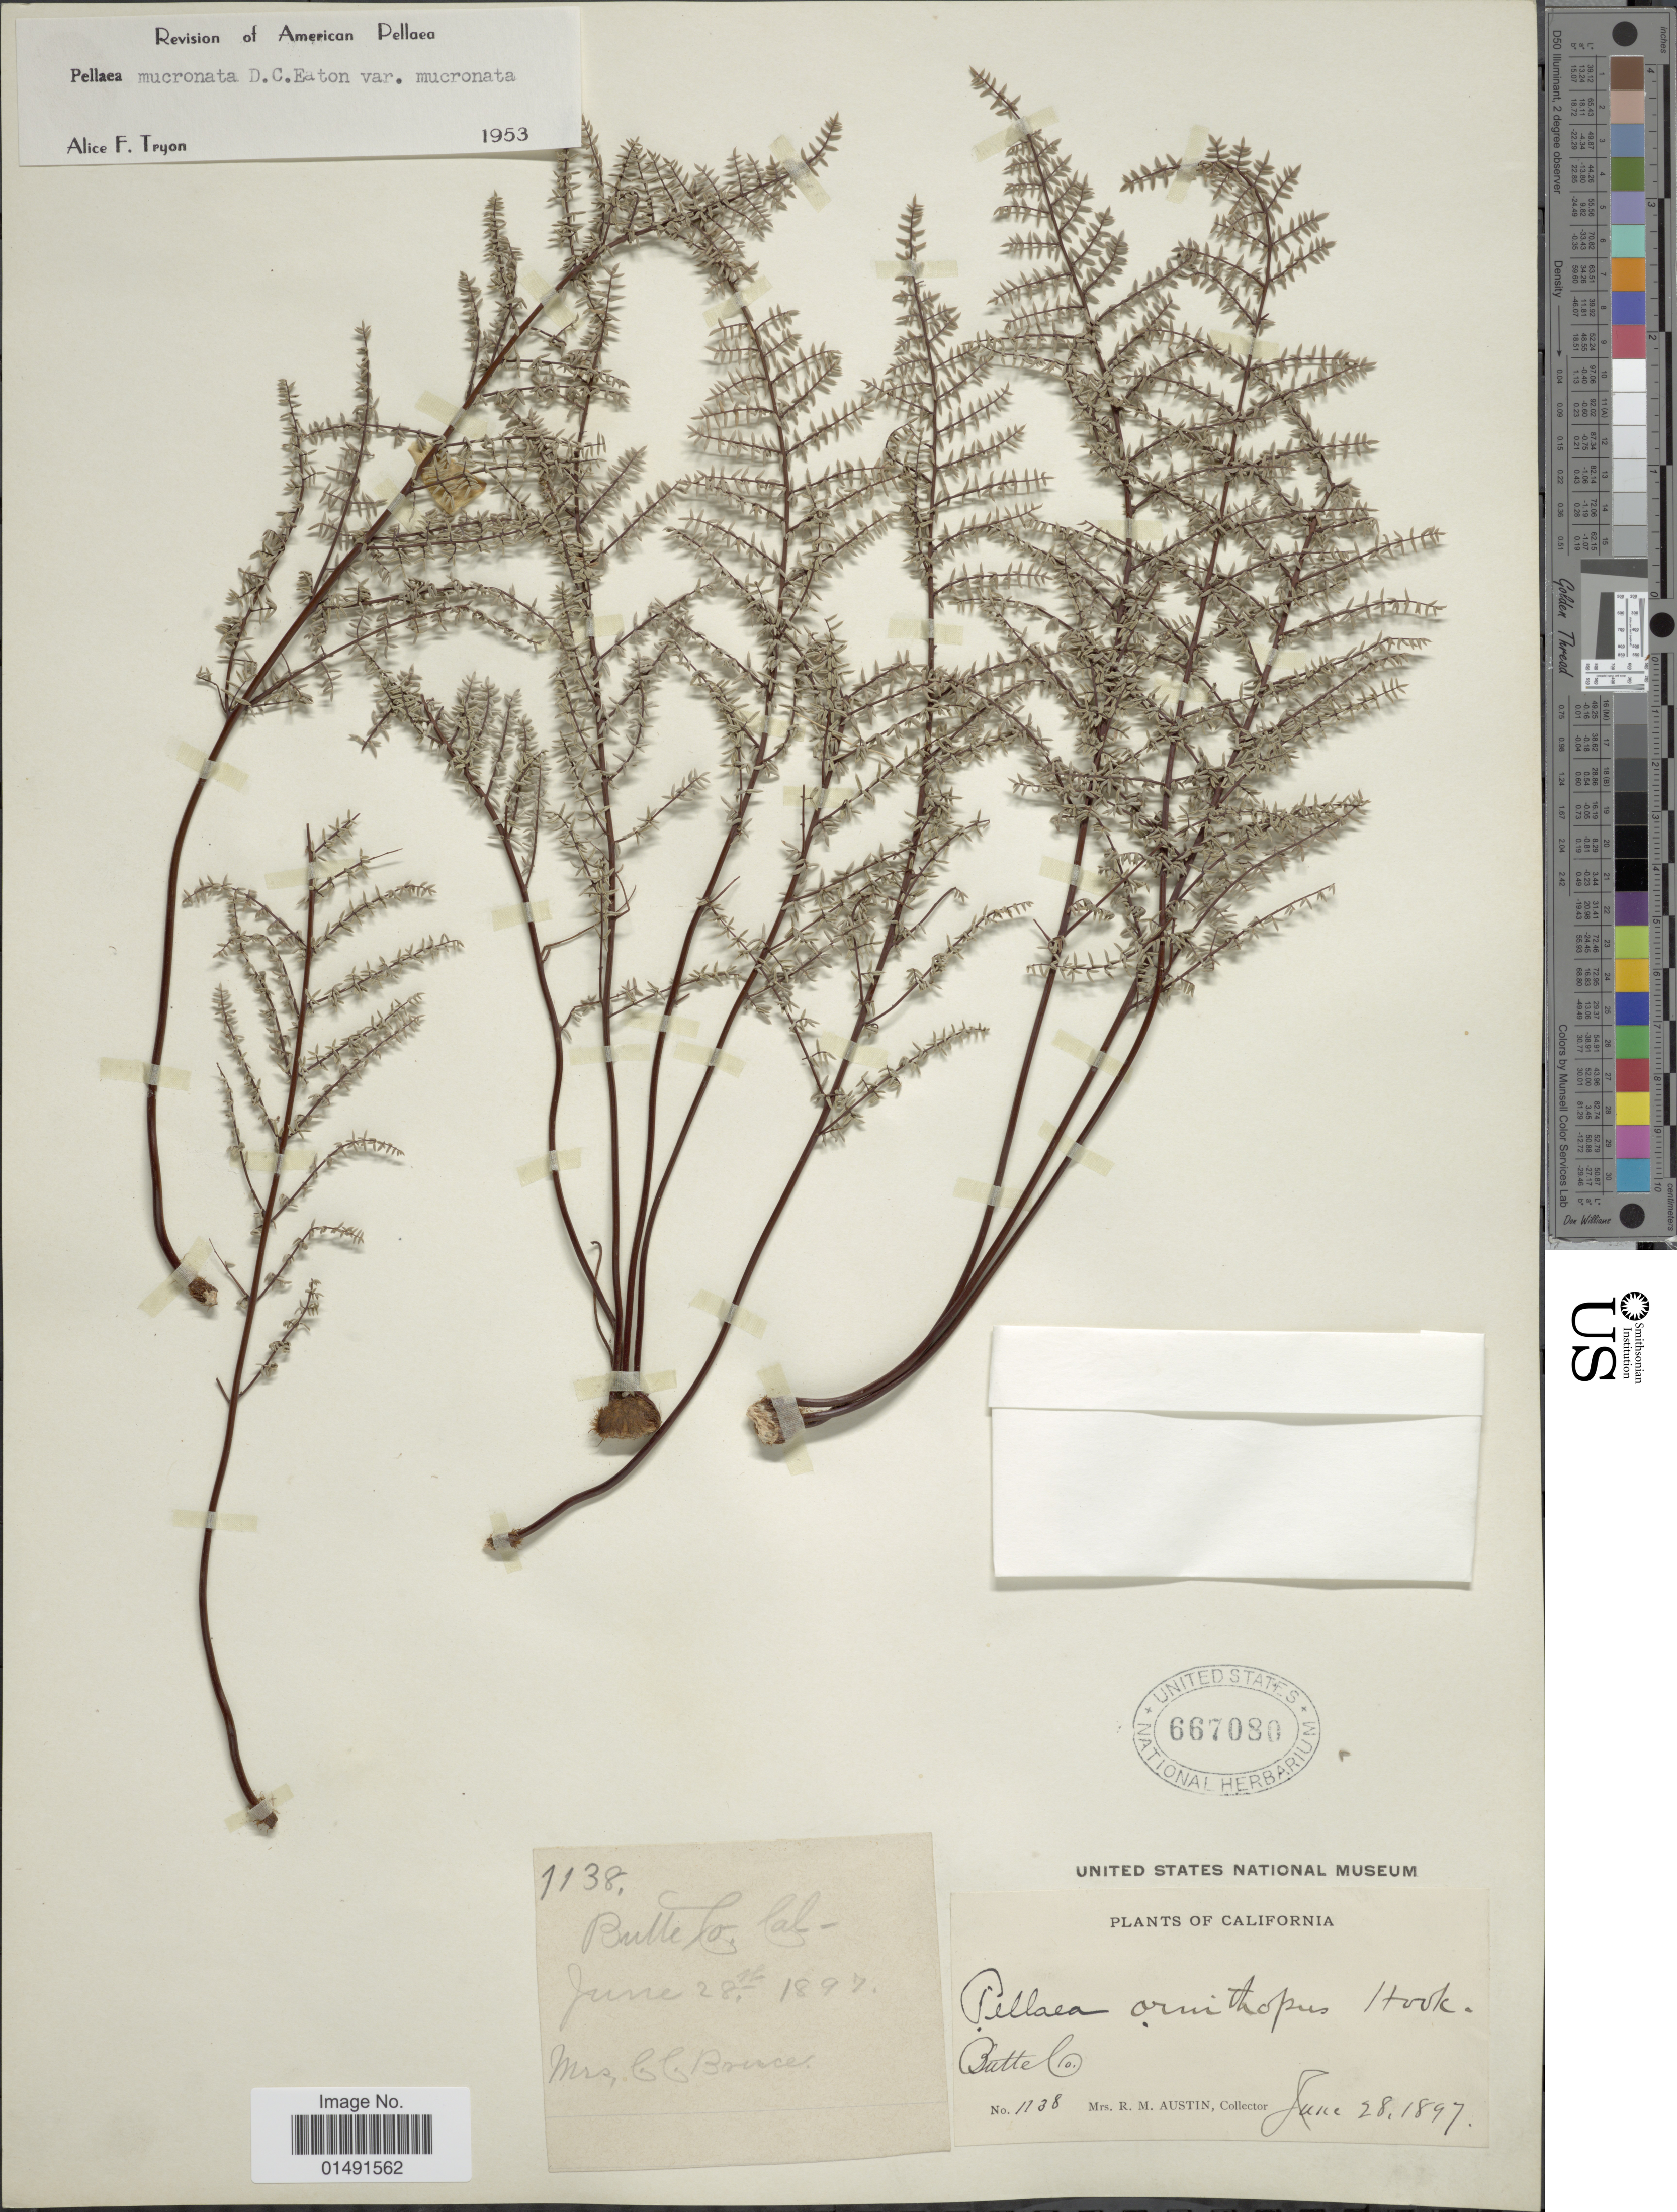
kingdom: Plantae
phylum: Tracheophyta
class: Polypodiopsida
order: Polypodiales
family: Pteridaceae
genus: Pellaea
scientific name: Pellaea mucronata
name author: (D.C. Eaton) D.C. Eaton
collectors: R. Austin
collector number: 1138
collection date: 1897-06-28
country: United States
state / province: California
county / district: Butte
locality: Butte Co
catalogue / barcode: US 667080